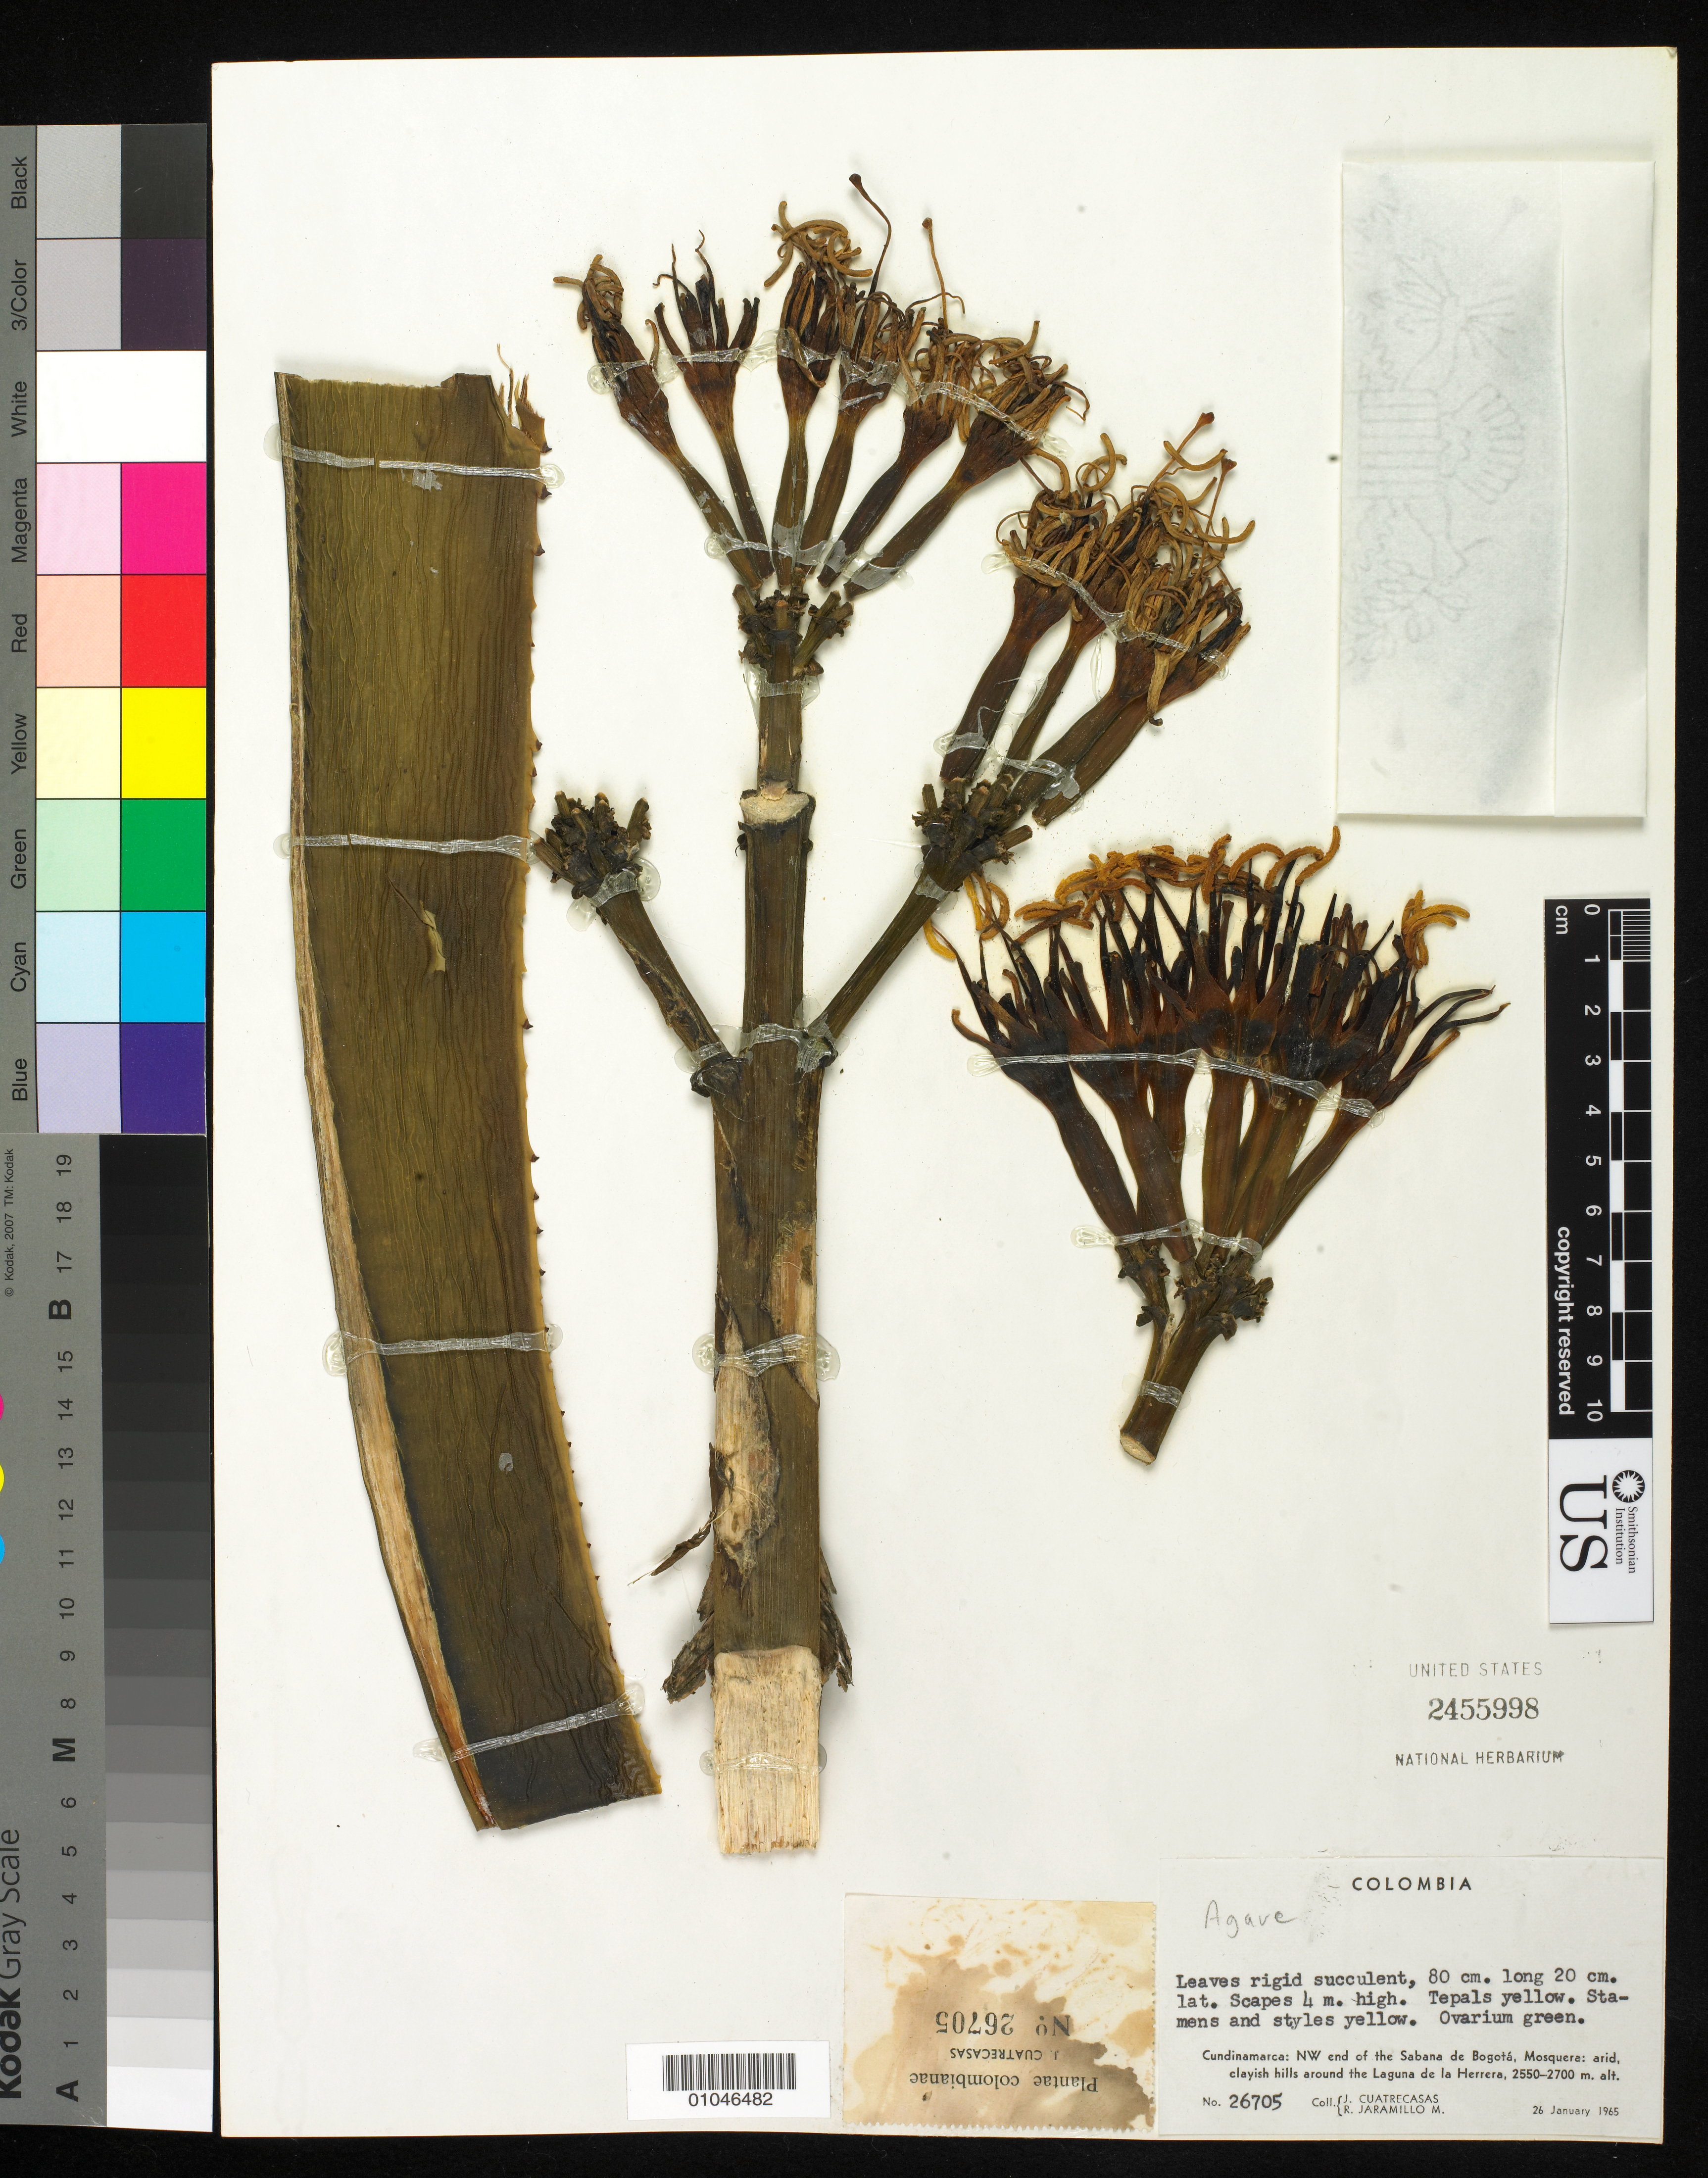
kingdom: Plantae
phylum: Tracheophyta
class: Liliopsida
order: Asparagales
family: Asparagaceae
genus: Agave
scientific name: Agave sp.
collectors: J. Cuatrecasas & R. Jaramillo M.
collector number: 26705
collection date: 1965-01-26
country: Colombia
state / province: Cundinamarca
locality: Around the Laguna de la Herrera, NW end of the Sabana de Bogota, Mosquera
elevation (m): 2550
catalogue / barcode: US 2455998